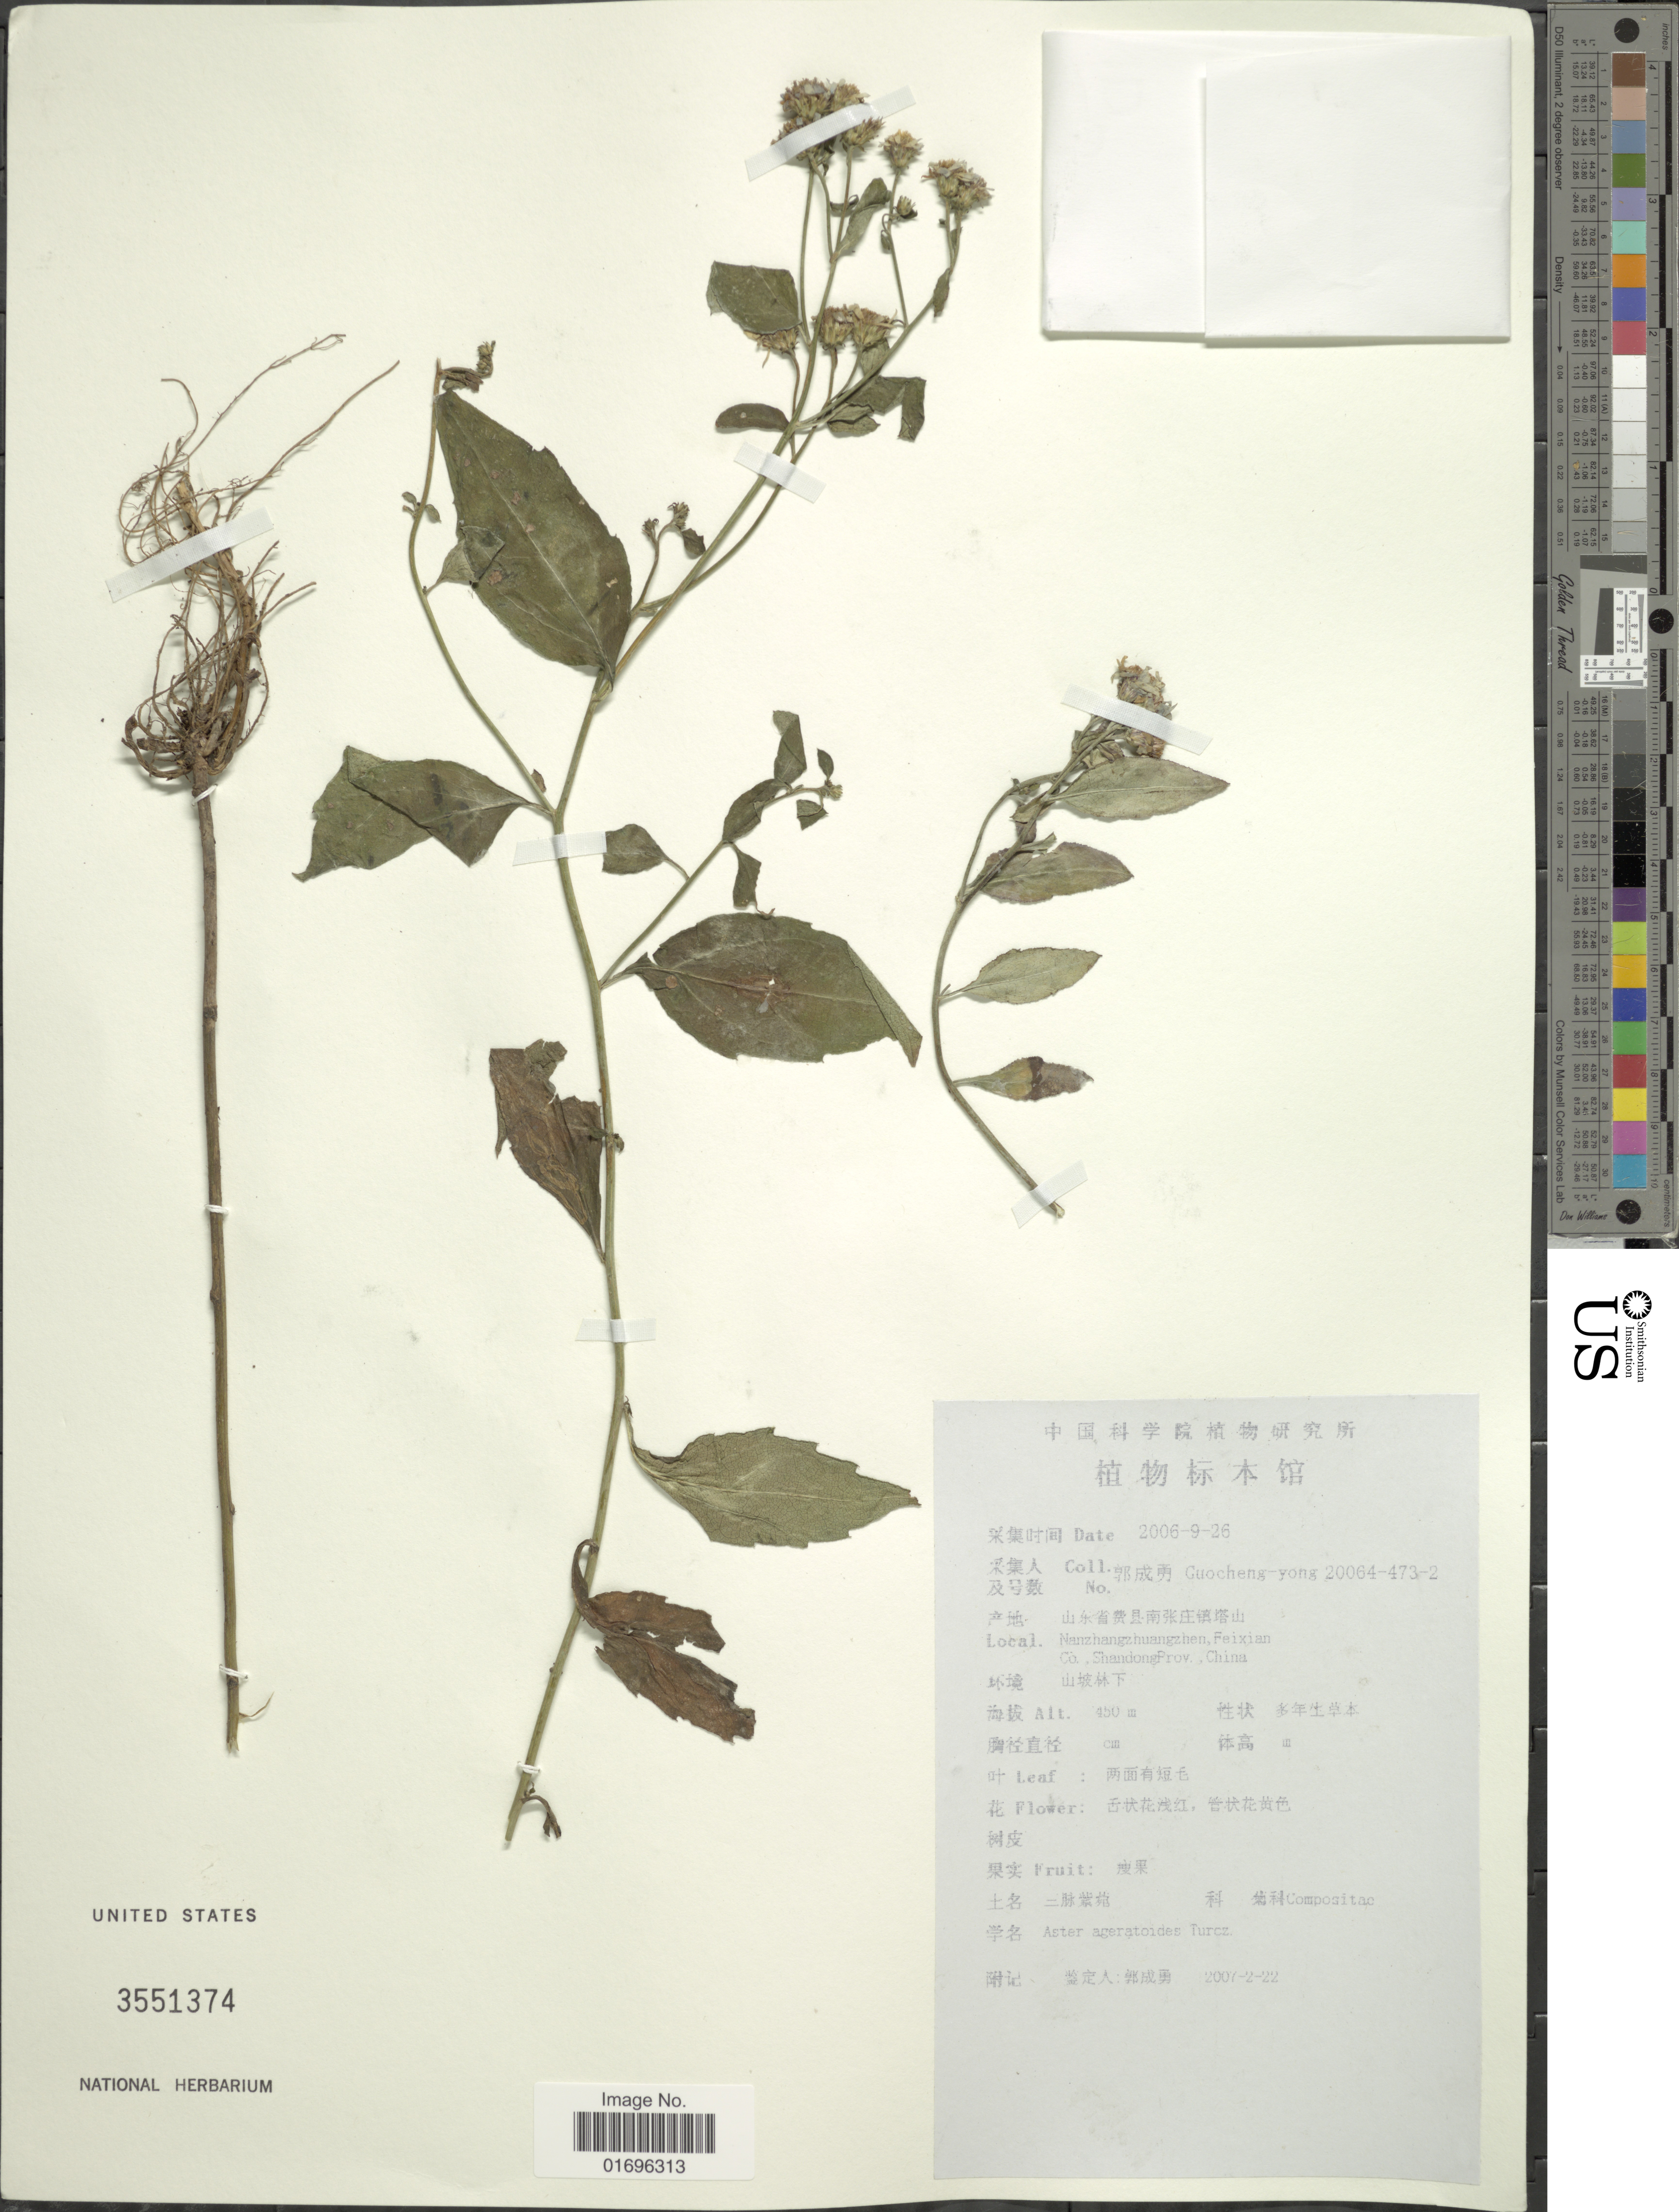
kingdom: Plantae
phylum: Tracheophyta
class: Magnoliopsida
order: Asterales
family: Asteraceae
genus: Aster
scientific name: Aster ageratoides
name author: Turcz.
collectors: Guo cheng-yong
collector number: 20064-473-2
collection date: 2006-09-26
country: China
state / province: Shandong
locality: Nanzhangzhuangzhen, Feixian Co., Shandong Prov.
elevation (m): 450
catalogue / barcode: US 3551374